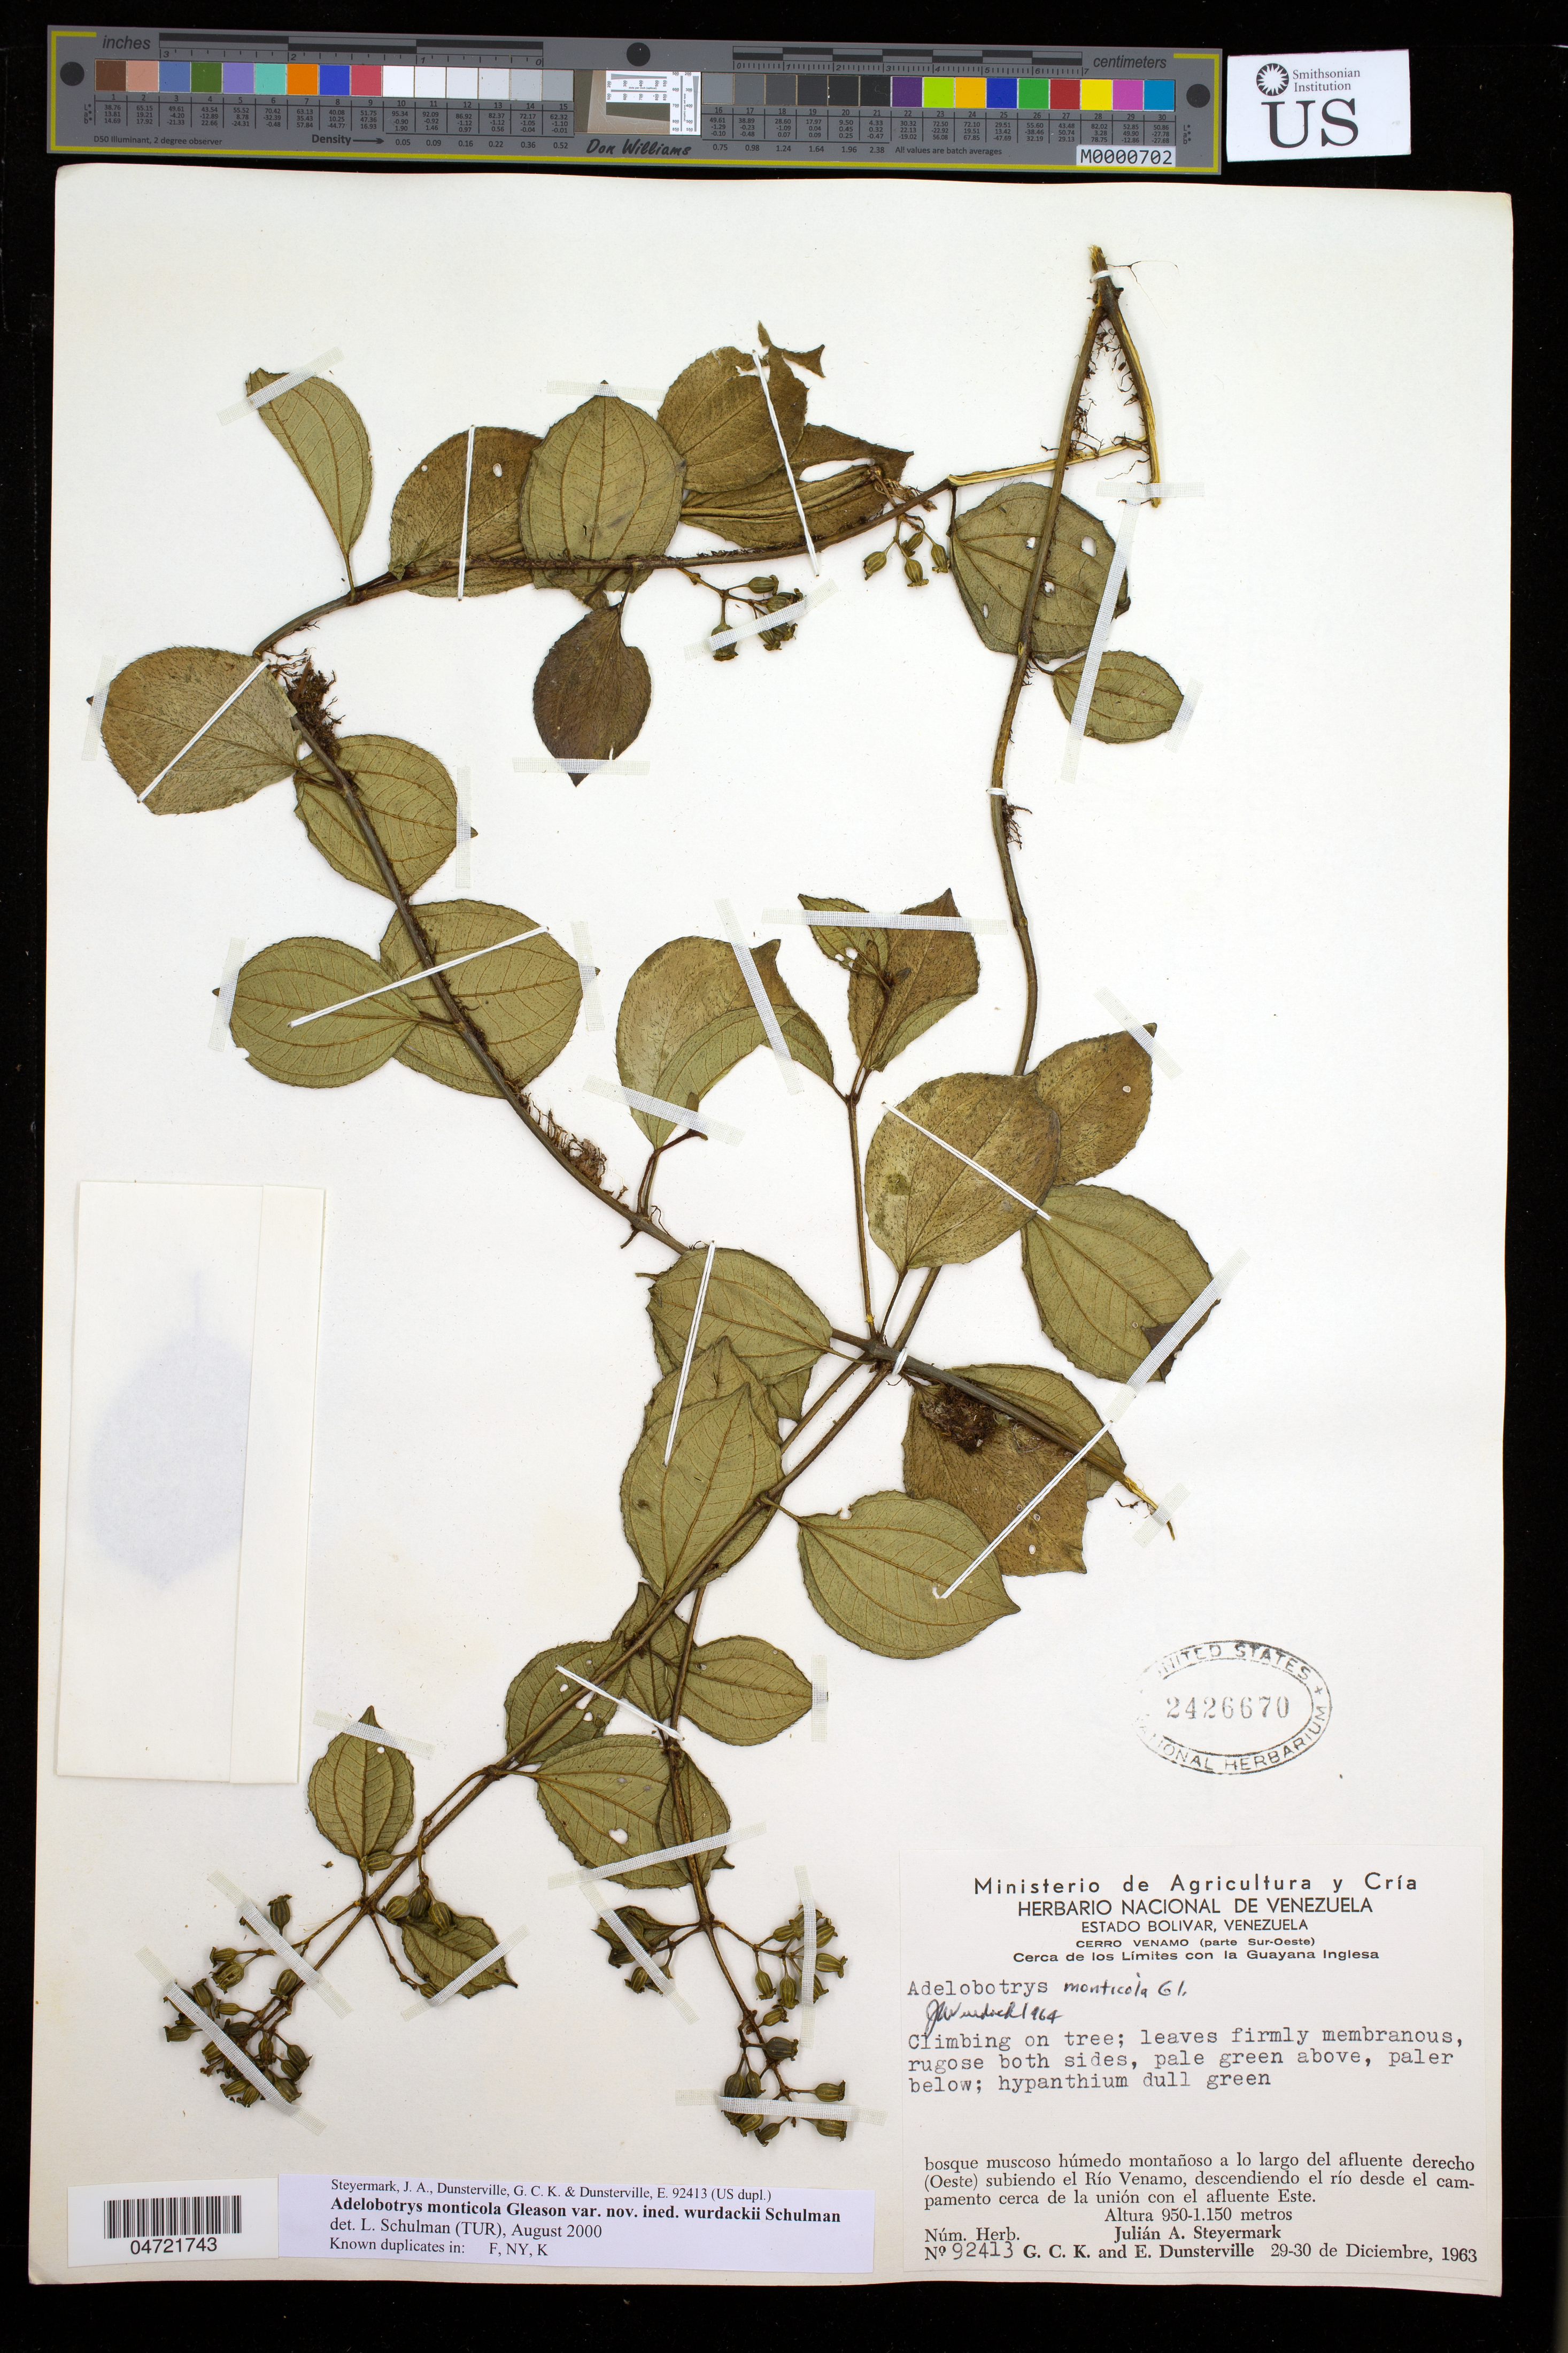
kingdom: Plantae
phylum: Tracheophyta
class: Magnoliopsida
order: Myrtales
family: Melastomataceae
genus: Adelobotrys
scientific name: Adelobotrys monticola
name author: Gleason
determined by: Schulman, Leif, (TUR), University of Turku (FINLAND)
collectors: J. Steyermark, G. C. K. Dunsterville & E. Dunsterville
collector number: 92413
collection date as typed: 29-Dec-63 to 30-Dec-63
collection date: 1963-12-29/1963-12-30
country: Venezuela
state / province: Bolívar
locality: Cerro Venamo, Río Venamo, cerca de los limites con Guayana Inglesa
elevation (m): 950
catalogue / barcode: US 2426670